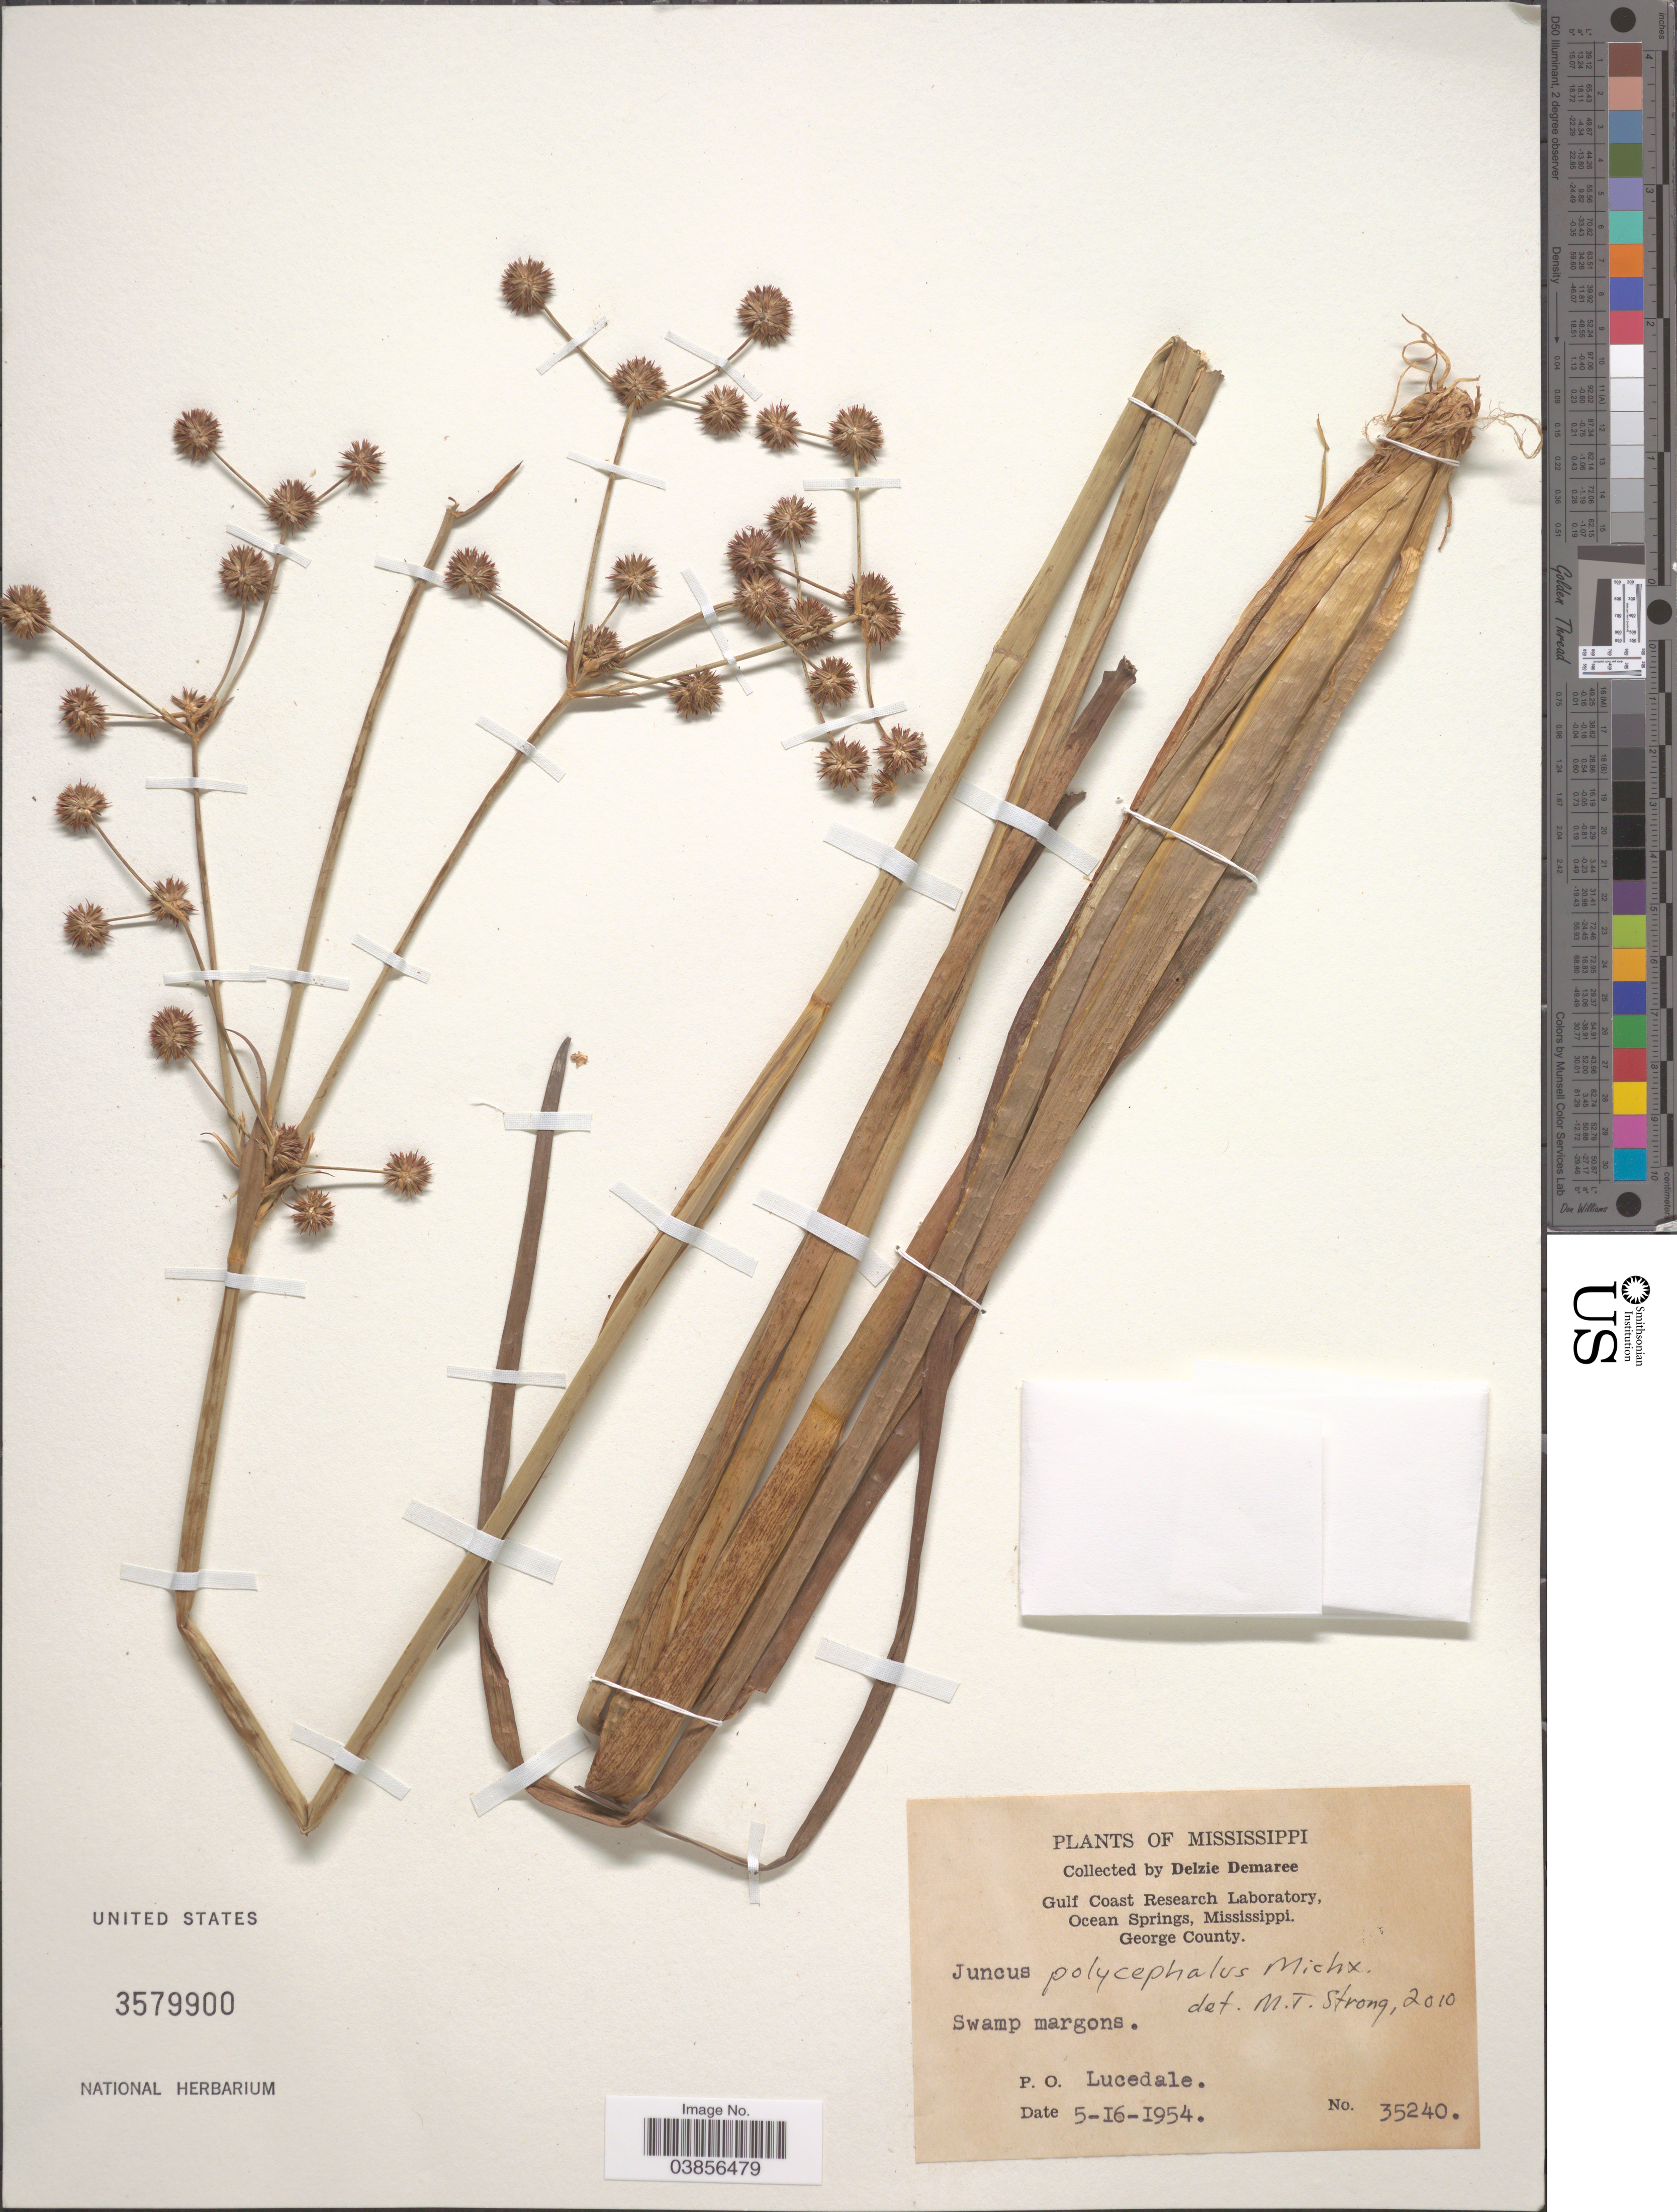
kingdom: Plantae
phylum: Tracheophyta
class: Liliopsida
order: Poales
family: Juncaceae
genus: Juncus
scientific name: Juncus polycephalus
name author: Michx.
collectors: D. Demaree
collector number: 35240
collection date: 1954-05-16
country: United States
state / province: Mississippi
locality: Gulf Coast Research Laboratory, Ocean Springs, George County. P.O. Lucedale.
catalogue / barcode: US 3579900